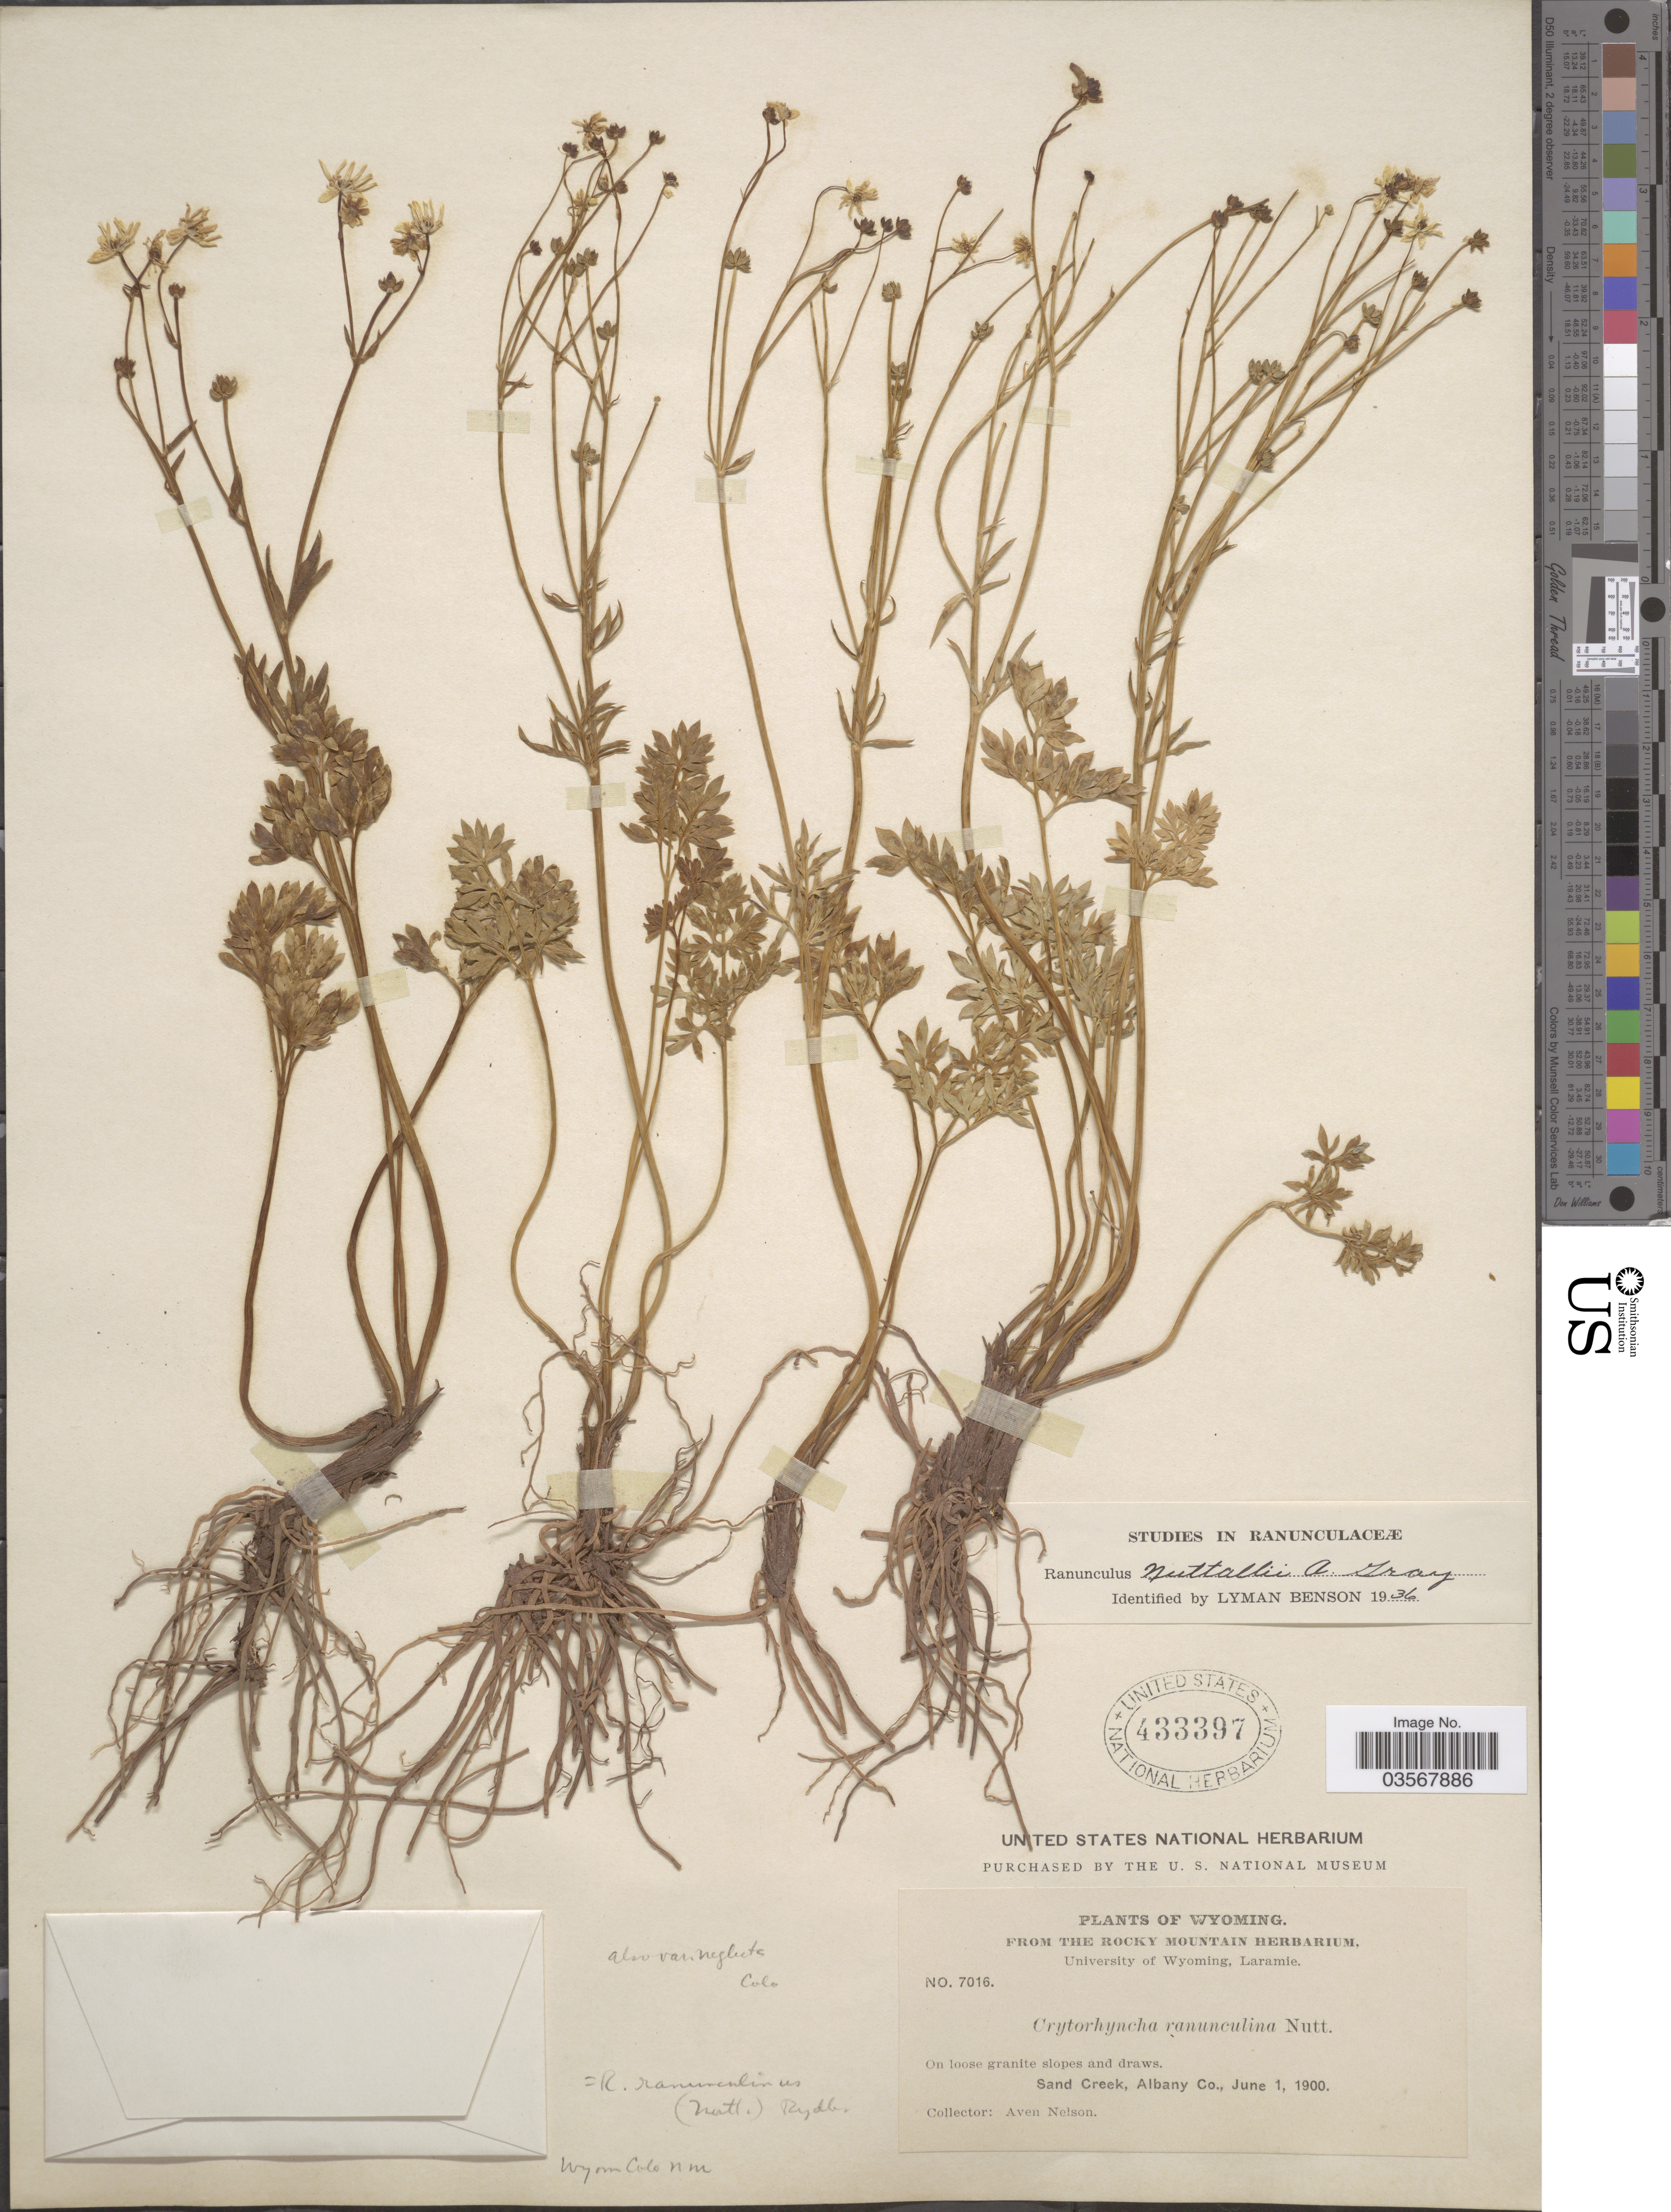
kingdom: Plantae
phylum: Tracheophyta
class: Magnoliopsida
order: Ranunculales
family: Ranunculaceae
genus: Ranunculus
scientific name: Ranunculus nuttallii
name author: A. Gray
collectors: A. Nelson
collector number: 7016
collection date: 1900-06-01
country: United States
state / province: Wyoming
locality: Sand Creek, Albany Co.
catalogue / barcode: US 433397